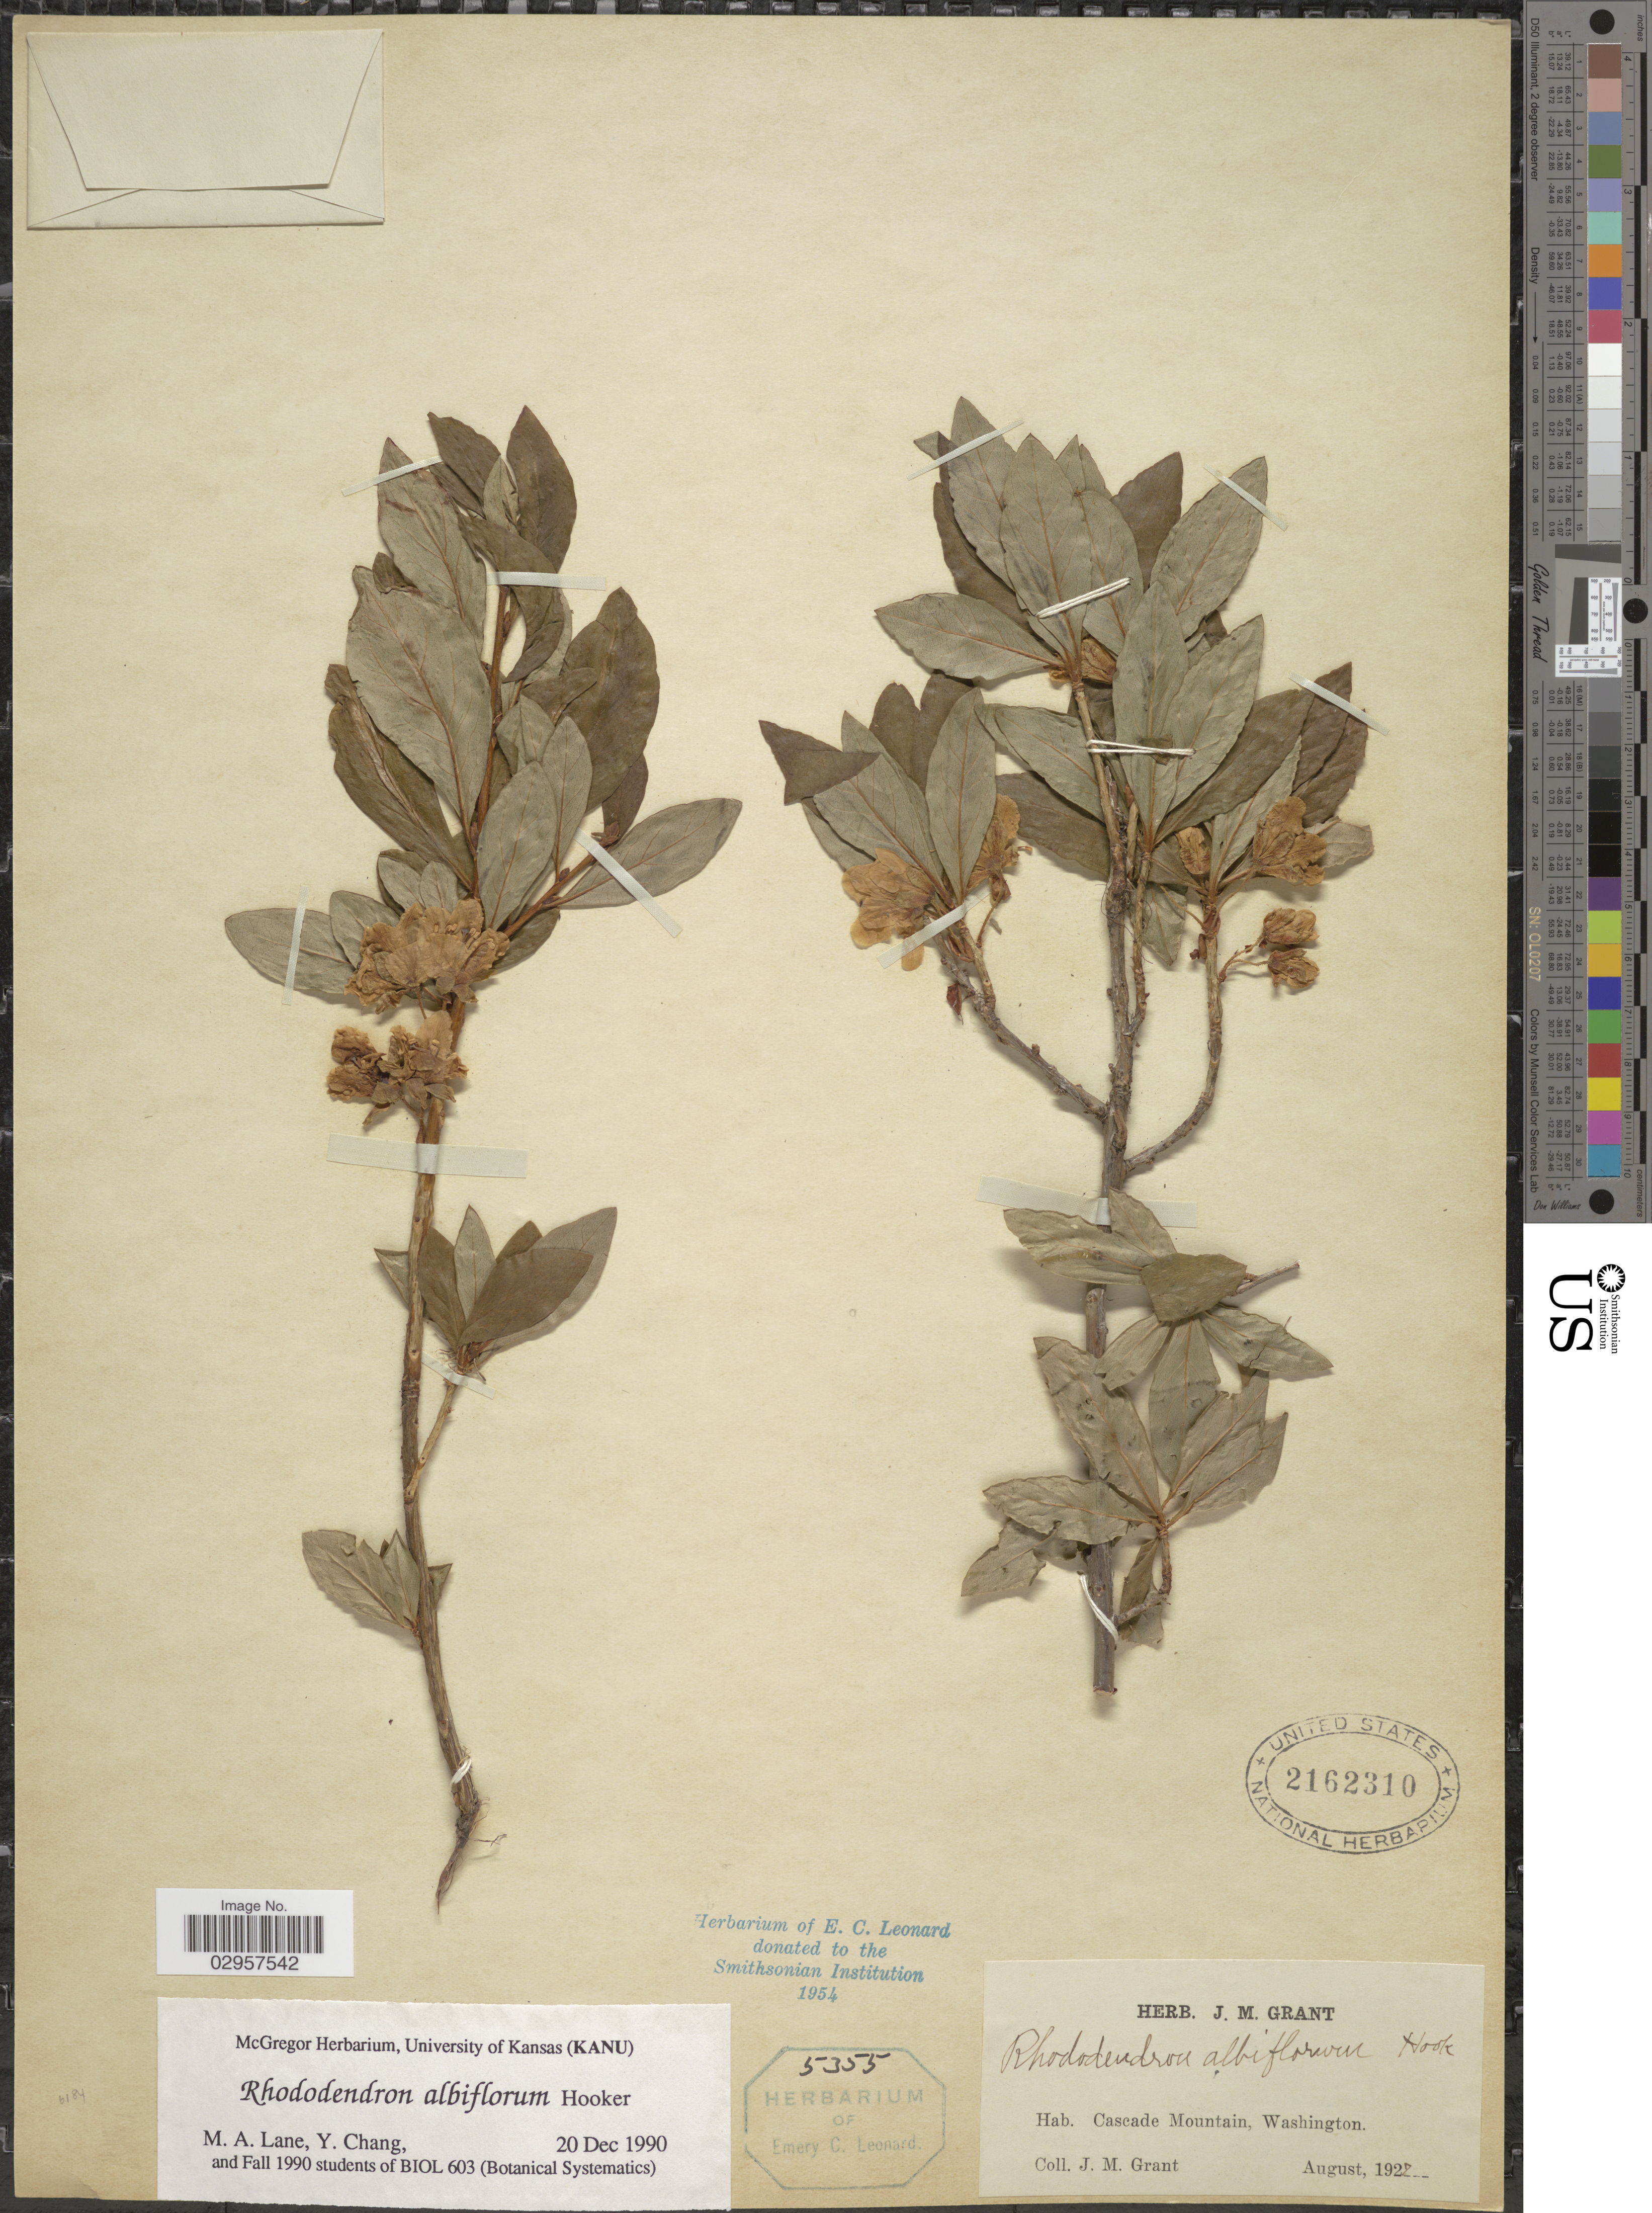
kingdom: Plantae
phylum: Tracheophyta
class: Magnoliopsida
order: Ericales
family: Ericaceae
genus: Rhododendron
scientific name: Rhododendron albiflorum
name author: Hook.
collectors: J. M. Grant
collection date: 1922-08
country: United States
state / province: Washington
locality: Cascade Mountain.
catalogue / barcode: US 2162310